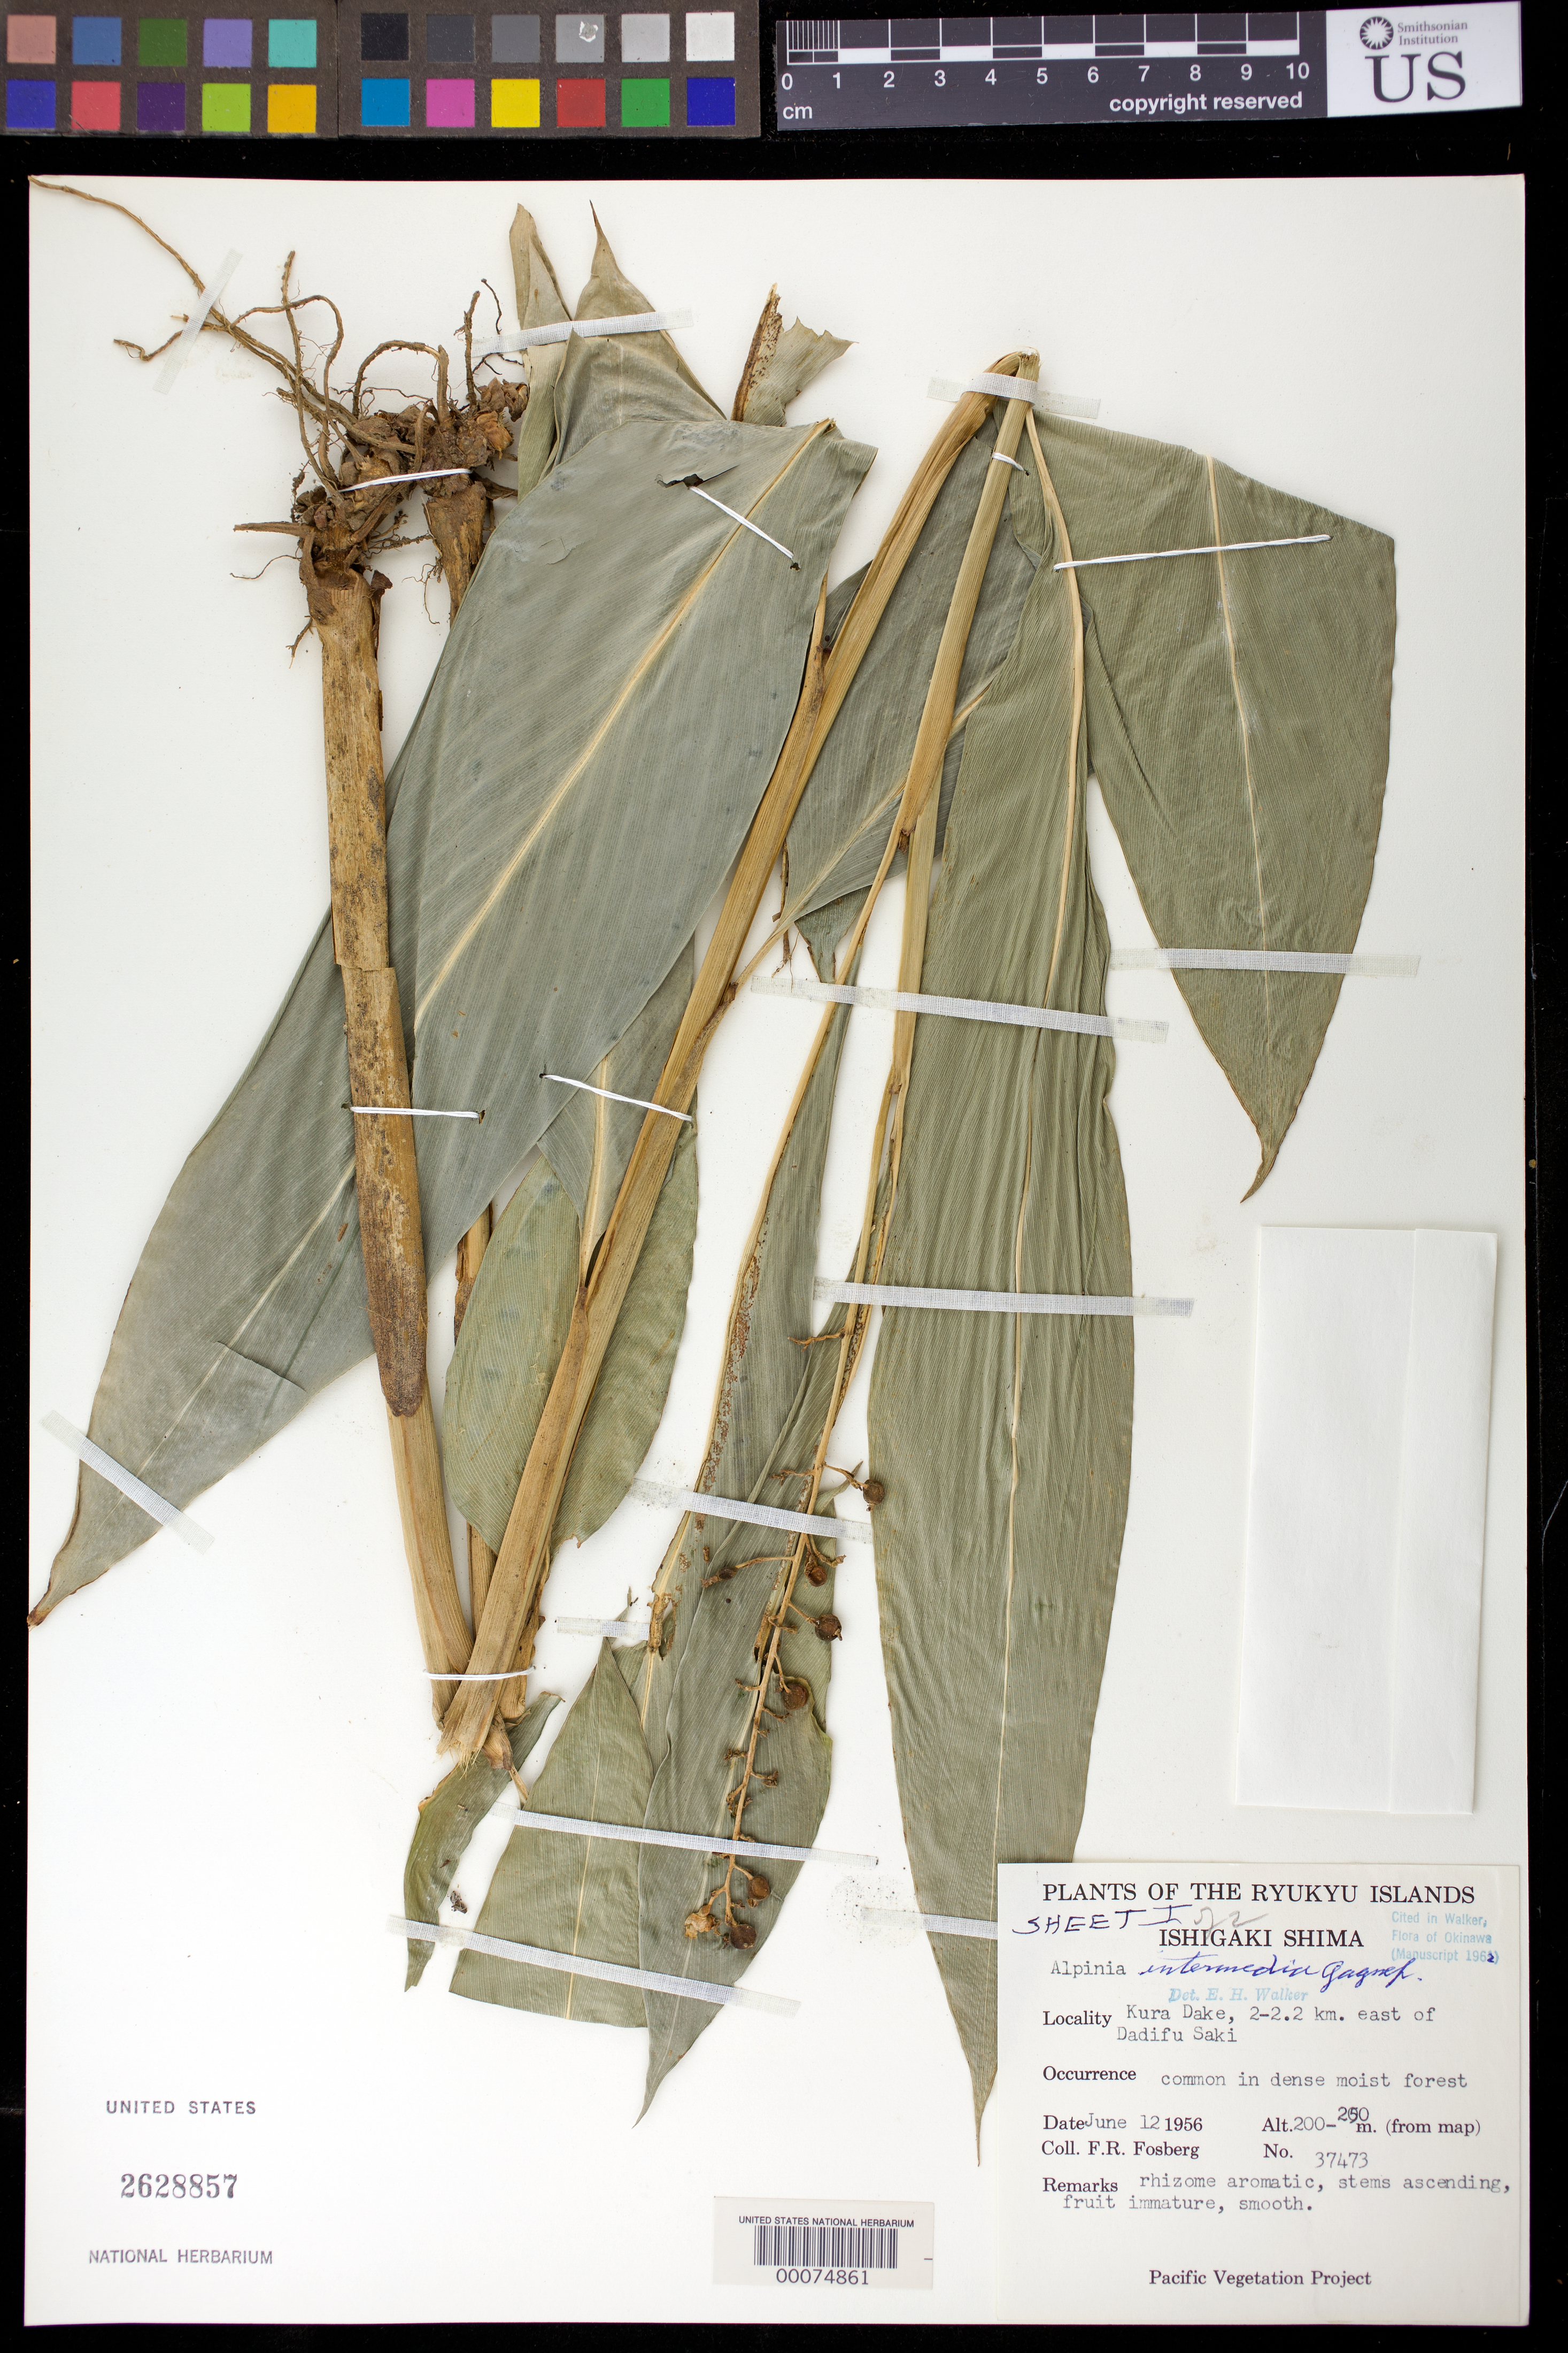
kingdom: Plantae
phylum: Tracheophyta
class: Liliopsida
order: Zingiberales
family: Zingiberaceae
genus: Alpinia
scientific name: Alpinia intermedia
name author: Gagnep.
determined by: Walker, E. H.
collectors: F. R. Fosberg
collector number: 37473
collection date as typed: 12 Jun 1956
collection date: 1956-06-12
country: Japan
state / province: Okinawa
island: Ishigaki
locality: Ishigaki shima, kuru dake, 2-2.2 km east of dadifu saki [Sakishima Is.]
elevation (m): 200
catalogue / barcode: US 2628857